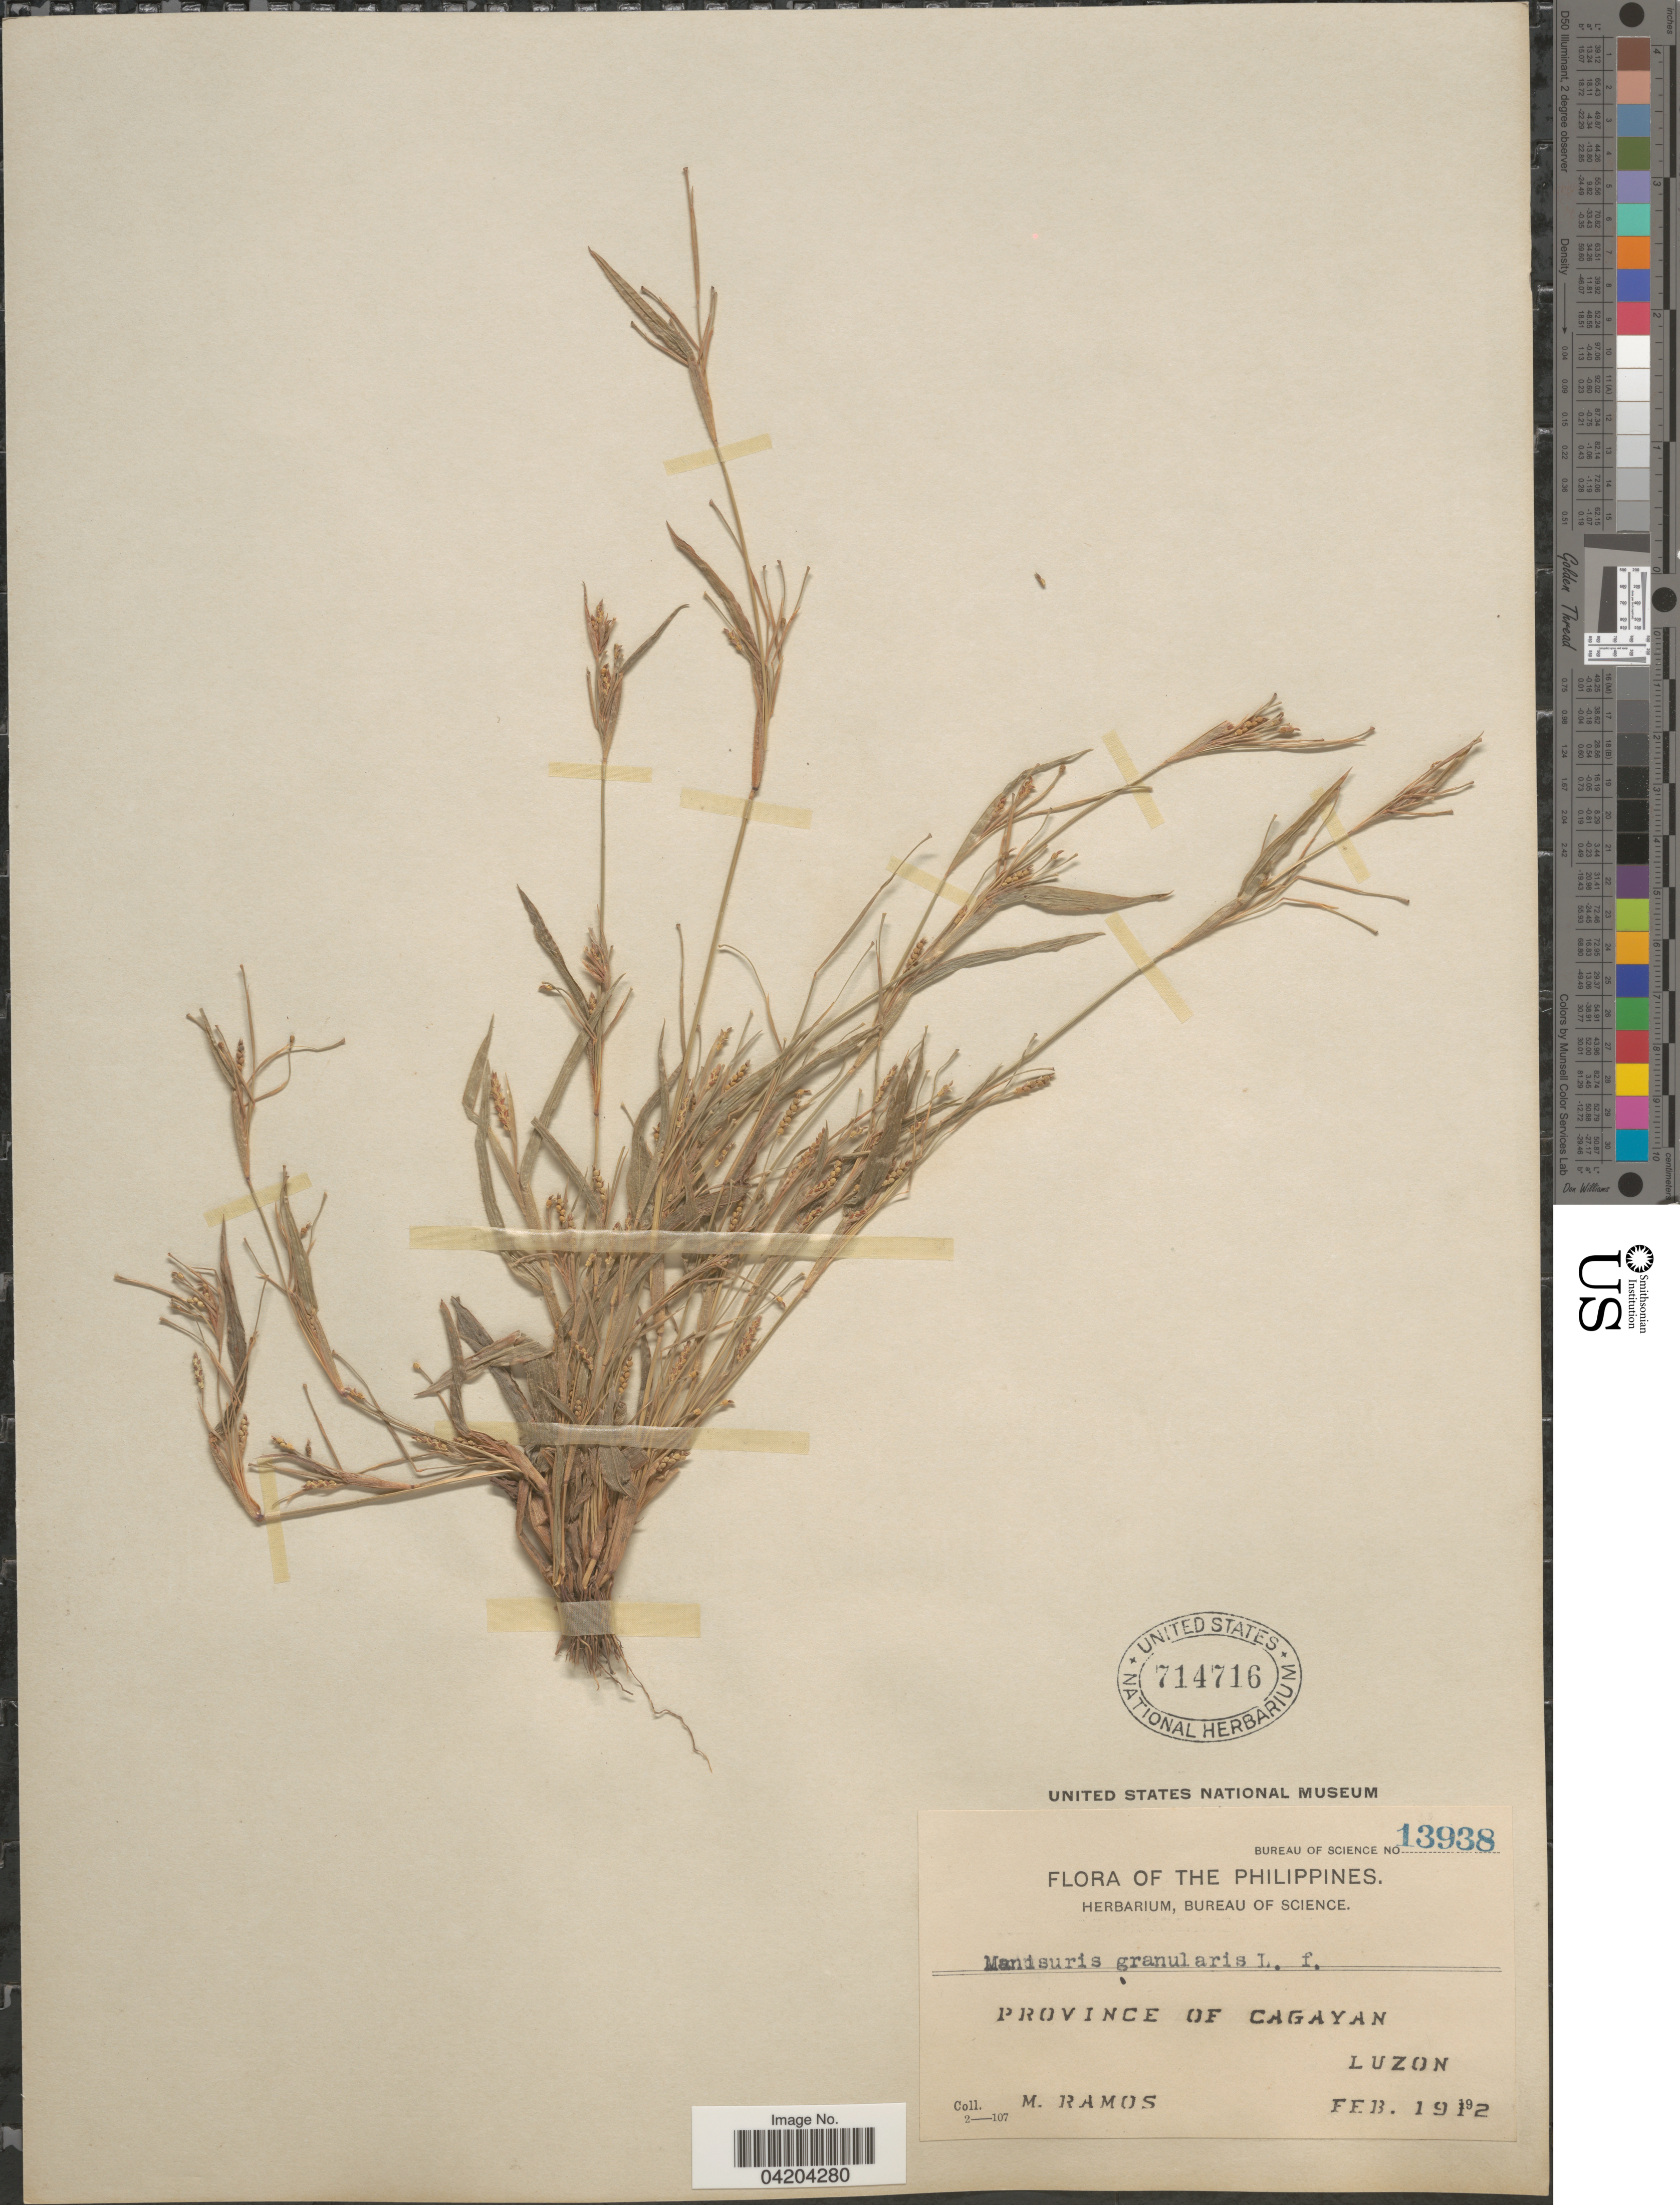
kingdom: Plantae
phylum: Tracheophyta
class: Liliopsida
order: Poales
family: Poaceae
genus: Mnesithea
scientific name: Mnesithea granularis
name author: (L.) de Koning & Sosef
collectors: M. Ramos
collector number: Bureau of Science 13938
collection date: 1912-02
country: Philippines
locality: Province of Cagayan. Luzon.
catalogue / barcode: US 714716